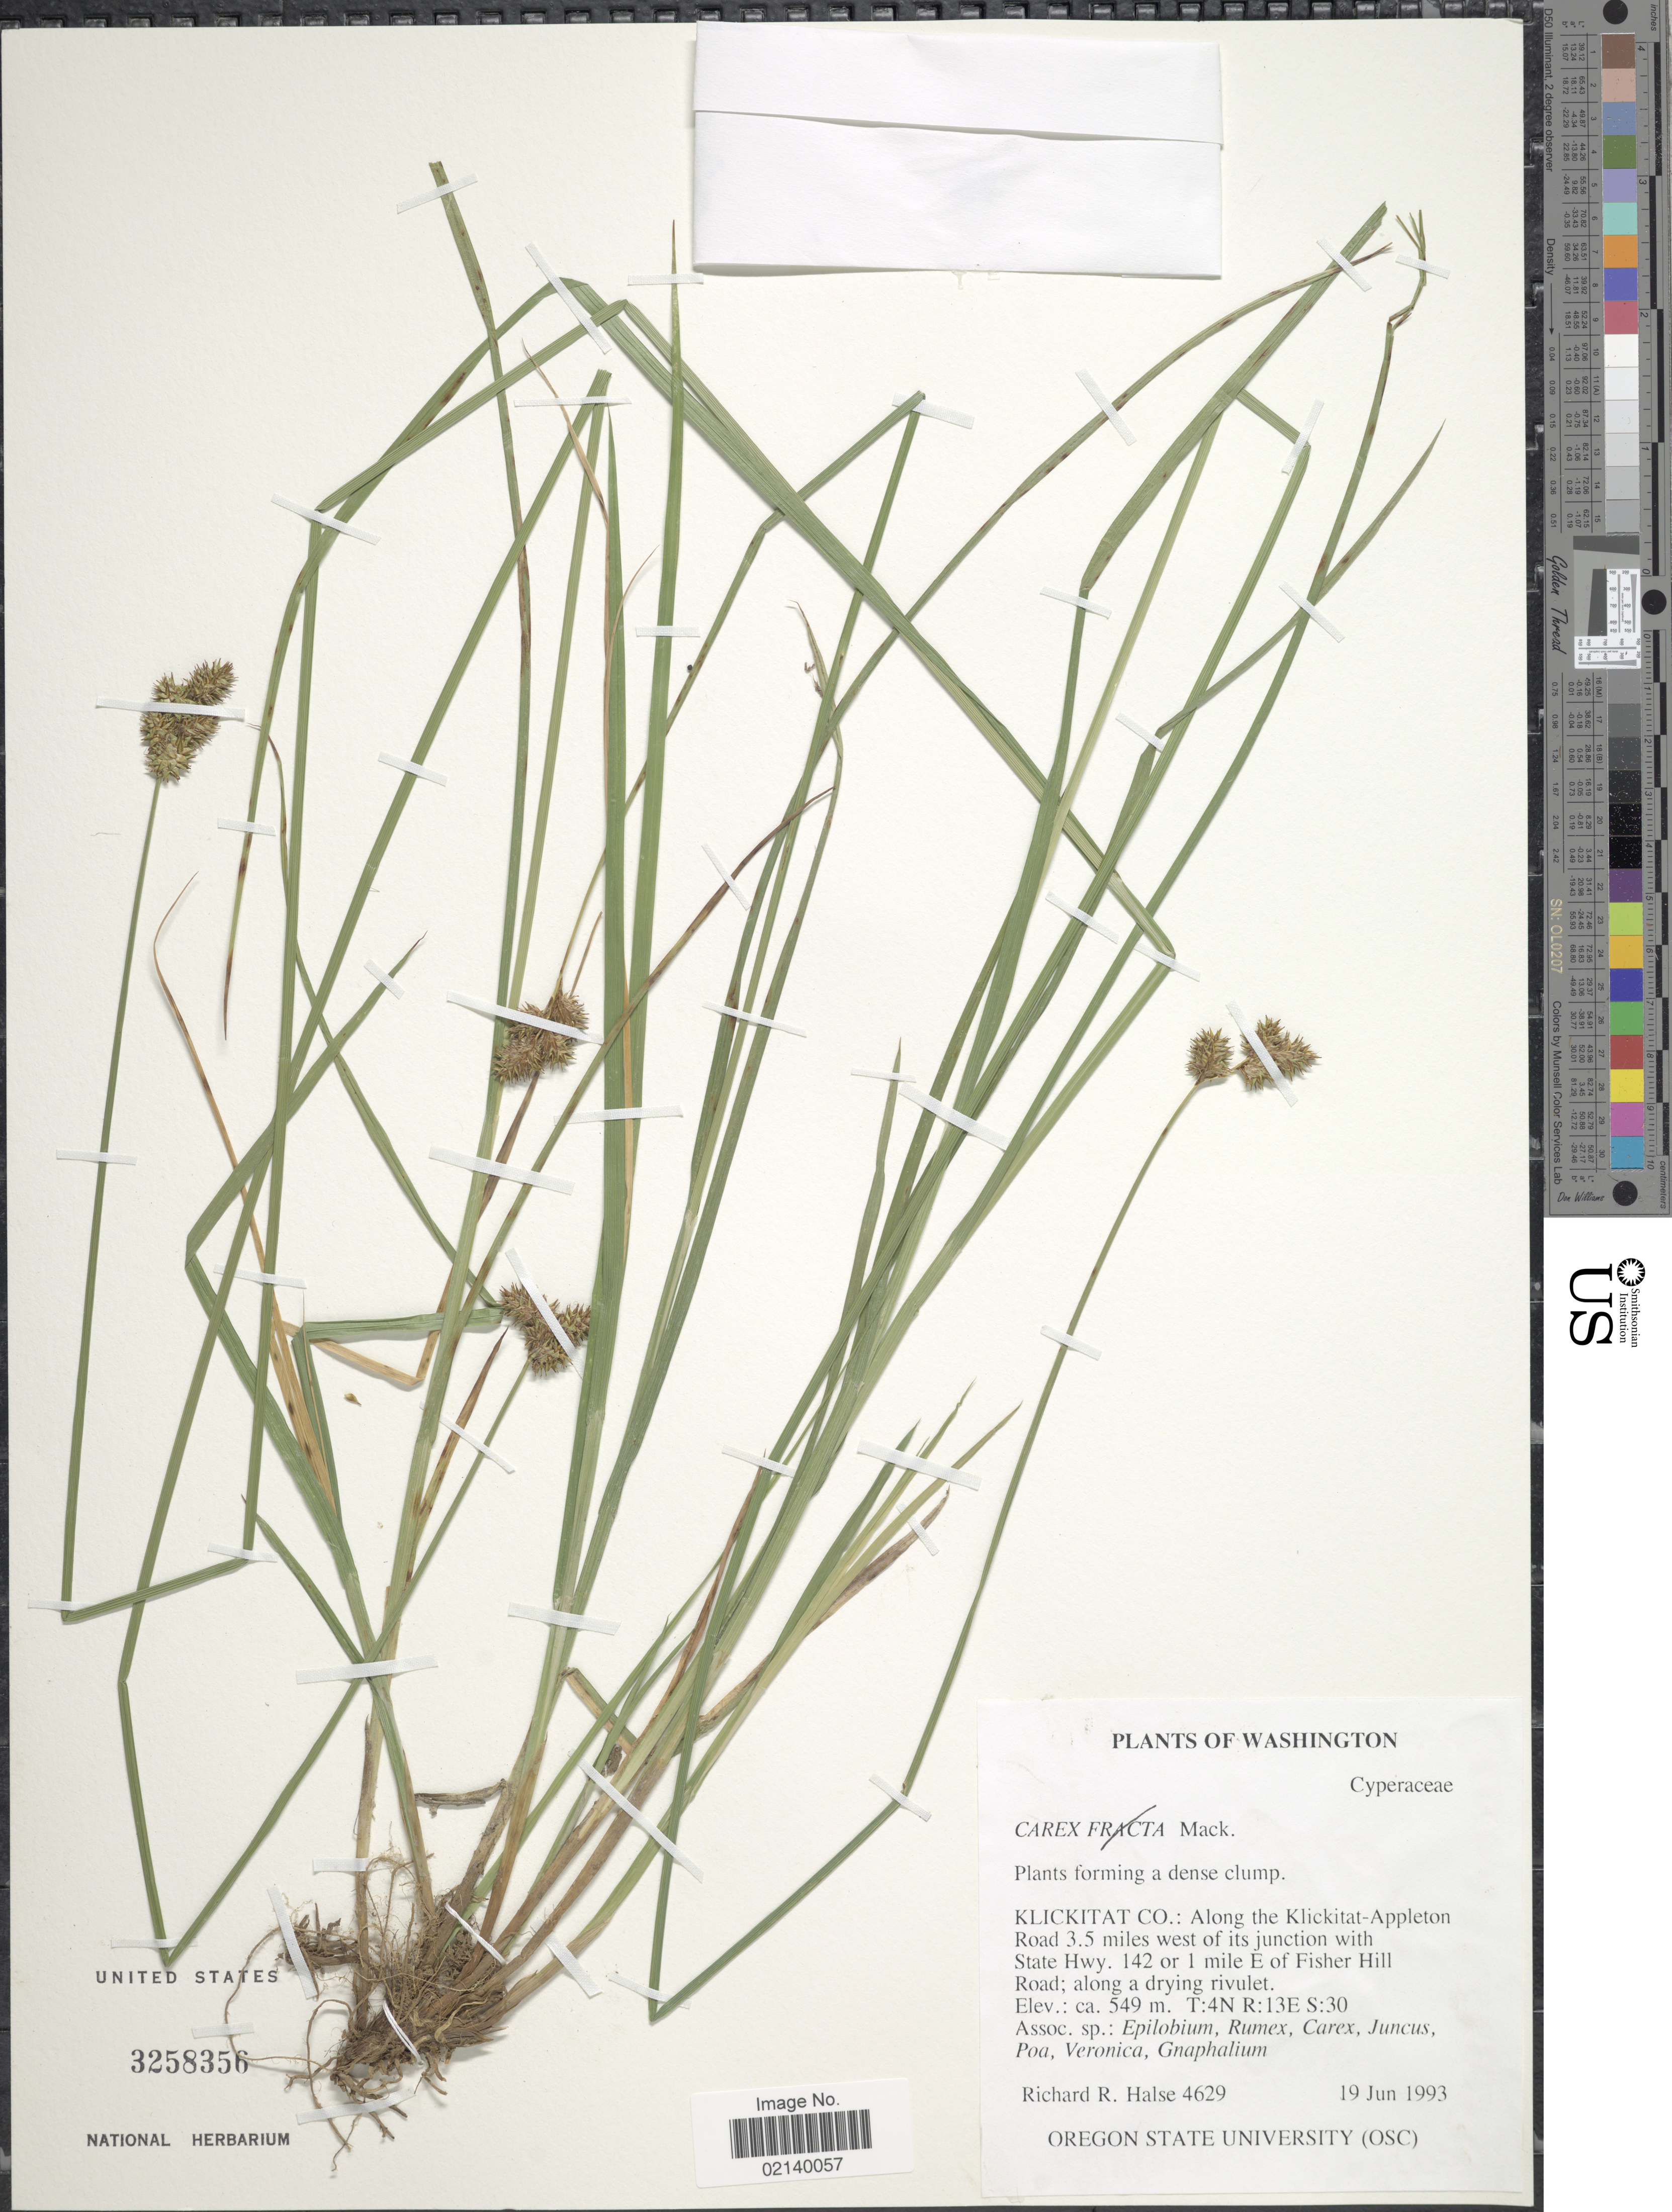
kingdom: Plantae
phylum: Tracheophyta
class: Liliopsida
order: Poales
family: Cyperaceae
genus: Carex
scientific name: Carex preslii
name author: Steud.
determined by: Wilson, B. L.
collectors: R. Halse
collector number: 4629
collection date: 1993-06-19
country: United States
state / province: Washington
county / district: Klickitat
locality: Klickitat Co.: along the Klickitat-Appleton Road, 3.5 miles west of its junction with State Hwy. 142 or 1 mile E of Fisher Hill Road; along a drying rivulet, T: 4N R:13E S:30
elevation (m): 549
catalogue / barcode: US 3258356